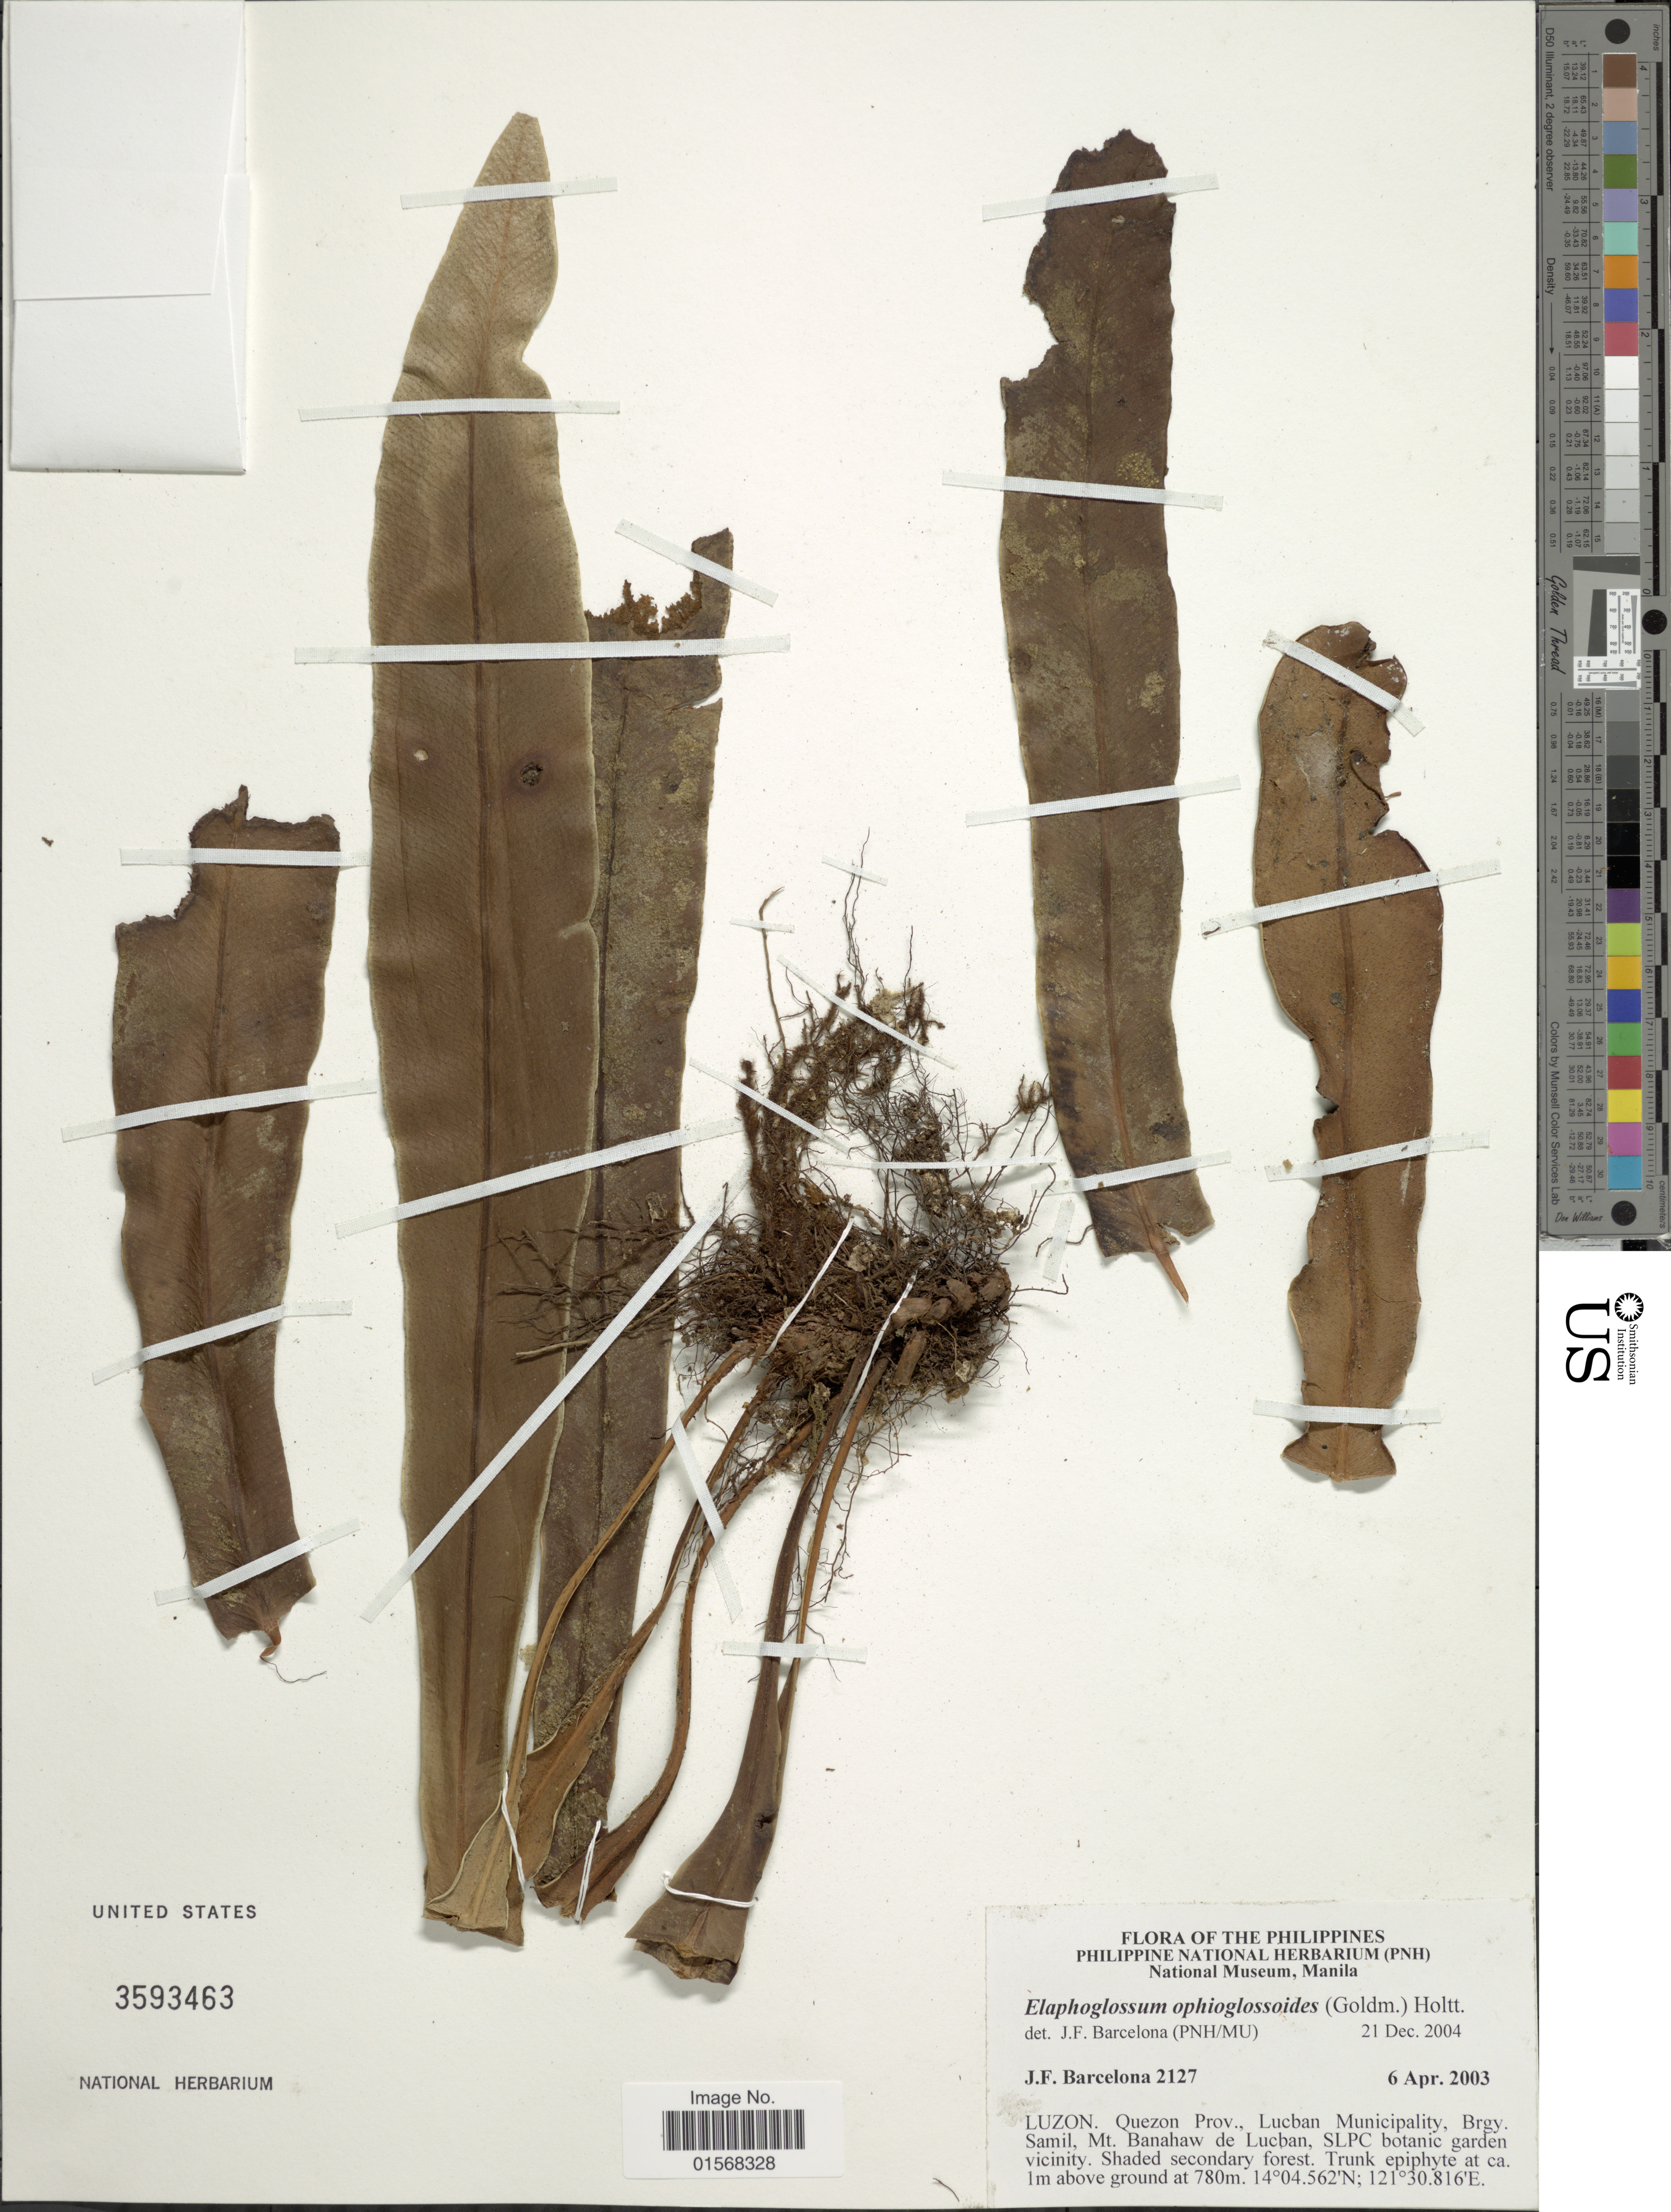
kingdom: Plantae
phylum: Tracheophyta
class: Polypodiopsida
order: Polypodiales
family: Dryopteridaceae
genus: Elaphoglossum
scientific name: Elaphoglossum ophioglossoides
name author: (Goldm.) Holttum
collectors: J. F. Barcelona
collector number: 2127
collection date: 2003-04-06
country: Philippines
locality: Luzon, Quezon Prov., Lucban Municipality, Brgy., Samil, Mt. Banahaw de Lucban, SLPC botanic garden vicinity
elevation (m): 780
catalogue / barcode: US 3593463